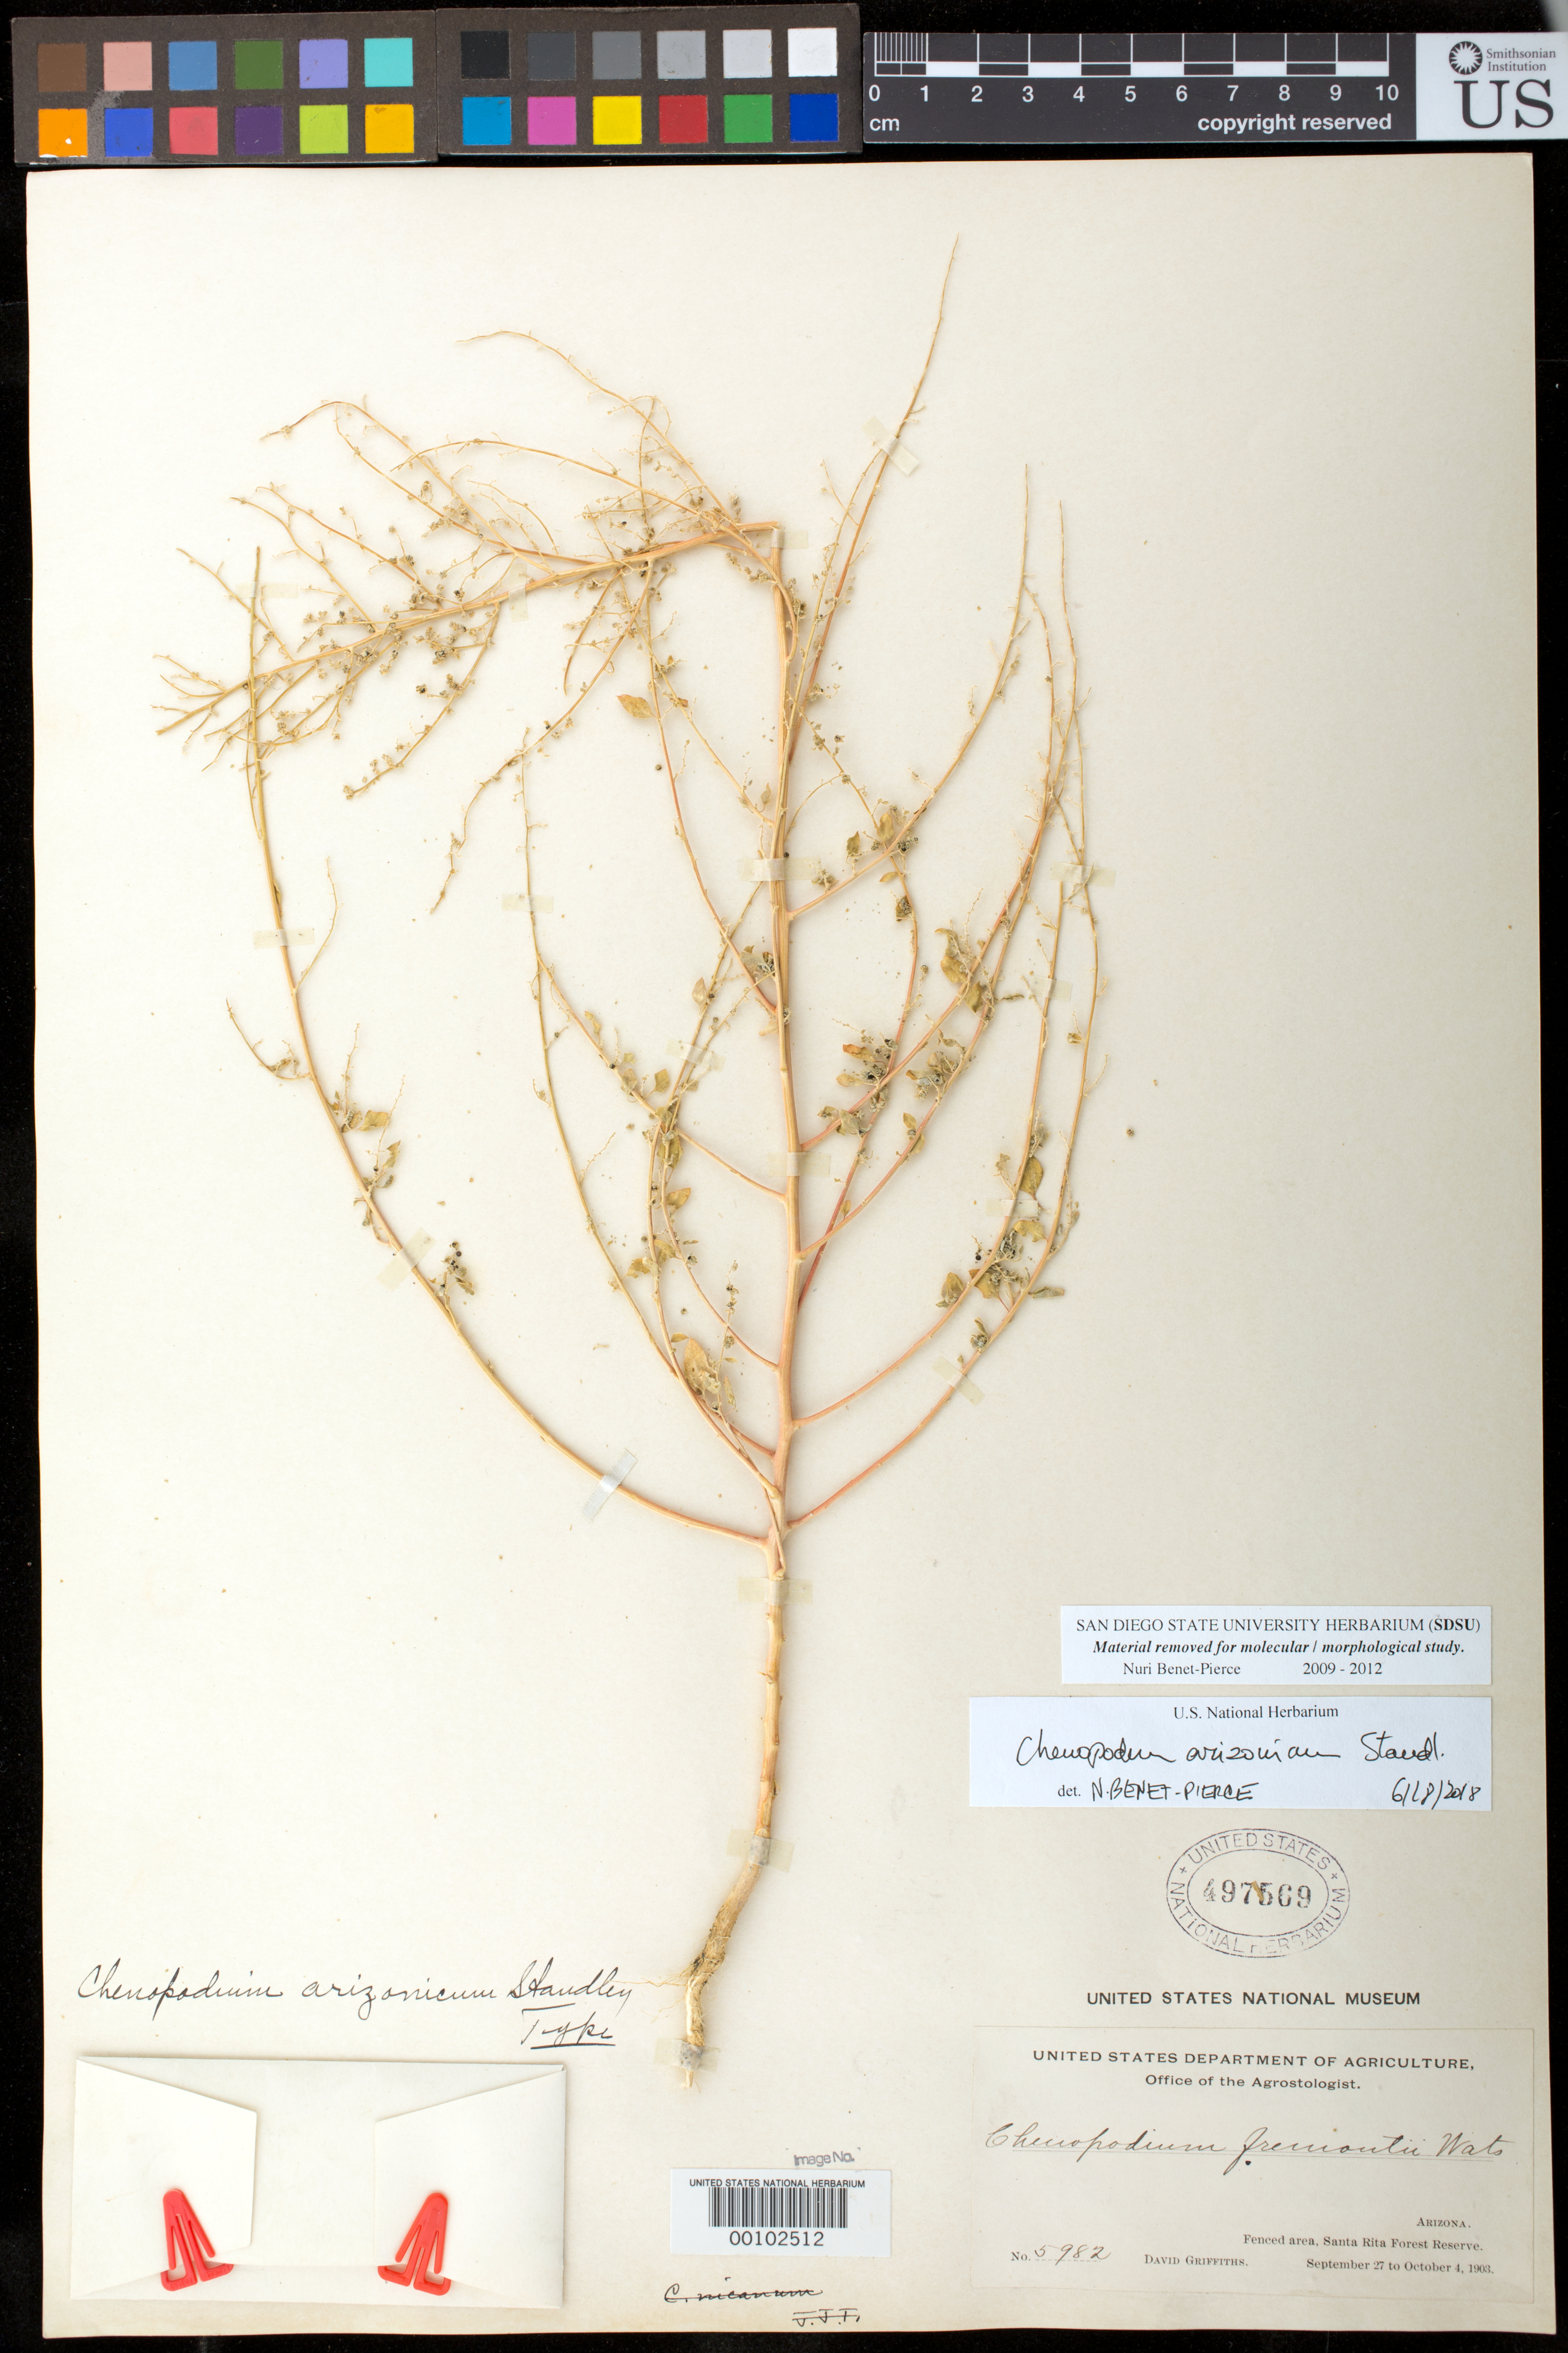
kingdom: Plantae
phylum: Tracheophyta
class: Magnoliopsida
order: Caryophyllales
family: Amaranthaceae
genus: Chenopodium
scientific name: Chenopodium arizonicum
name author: Standl.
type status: Holotype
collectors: D. Griffiths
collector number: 5982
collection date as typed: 07 Sep 1903 to 04 Oct 1903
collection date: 1903-09-07/1903-10-04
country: United States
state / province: Arizona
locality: In the Santa Rita Forest Reserve.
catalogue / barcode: US 497569